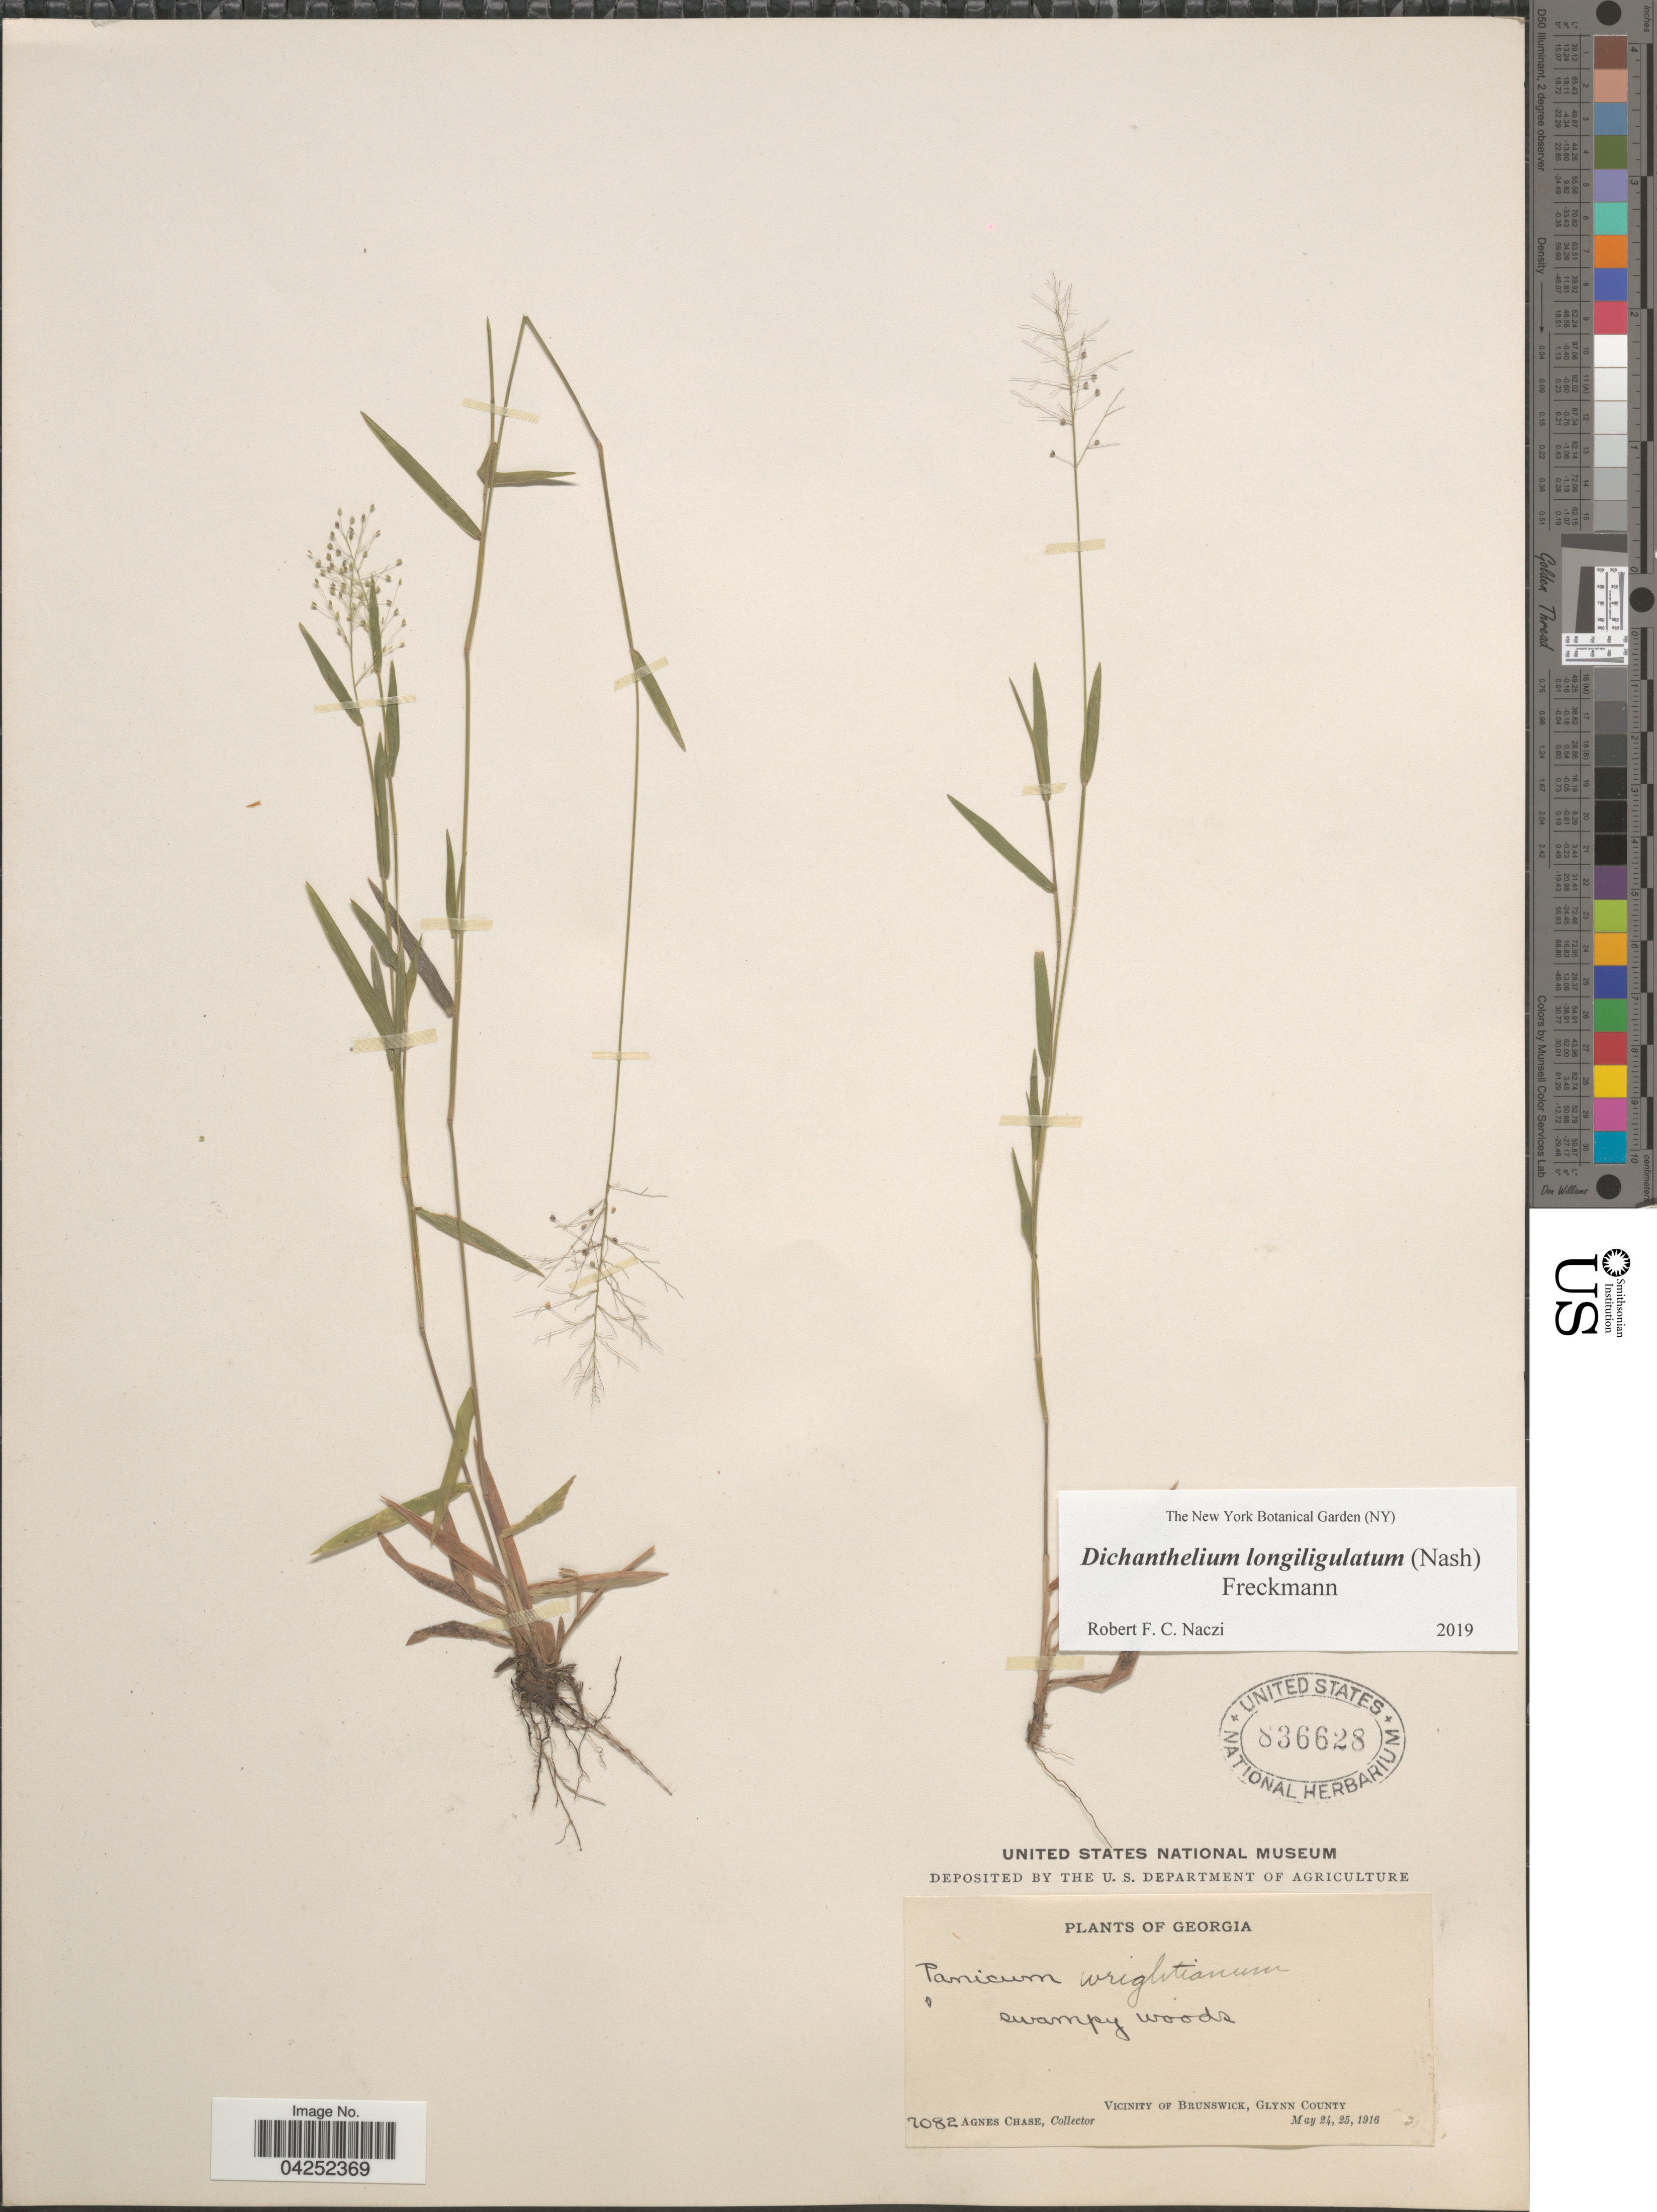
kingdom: Plantae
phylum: Tracheophyta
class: Liliopsida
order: Poales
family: Poaceae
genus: Dichanthelium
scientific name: Dichanthelium acuminatum var. longiligulatum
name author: (Nash) Gould & C.A. Clark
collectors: A. Chase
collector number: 7082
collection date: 1916-05-24/1916-05-25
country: United States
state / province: Georgia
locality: Vicinity of Brunswick, Glynn County.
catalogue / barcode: US 836628